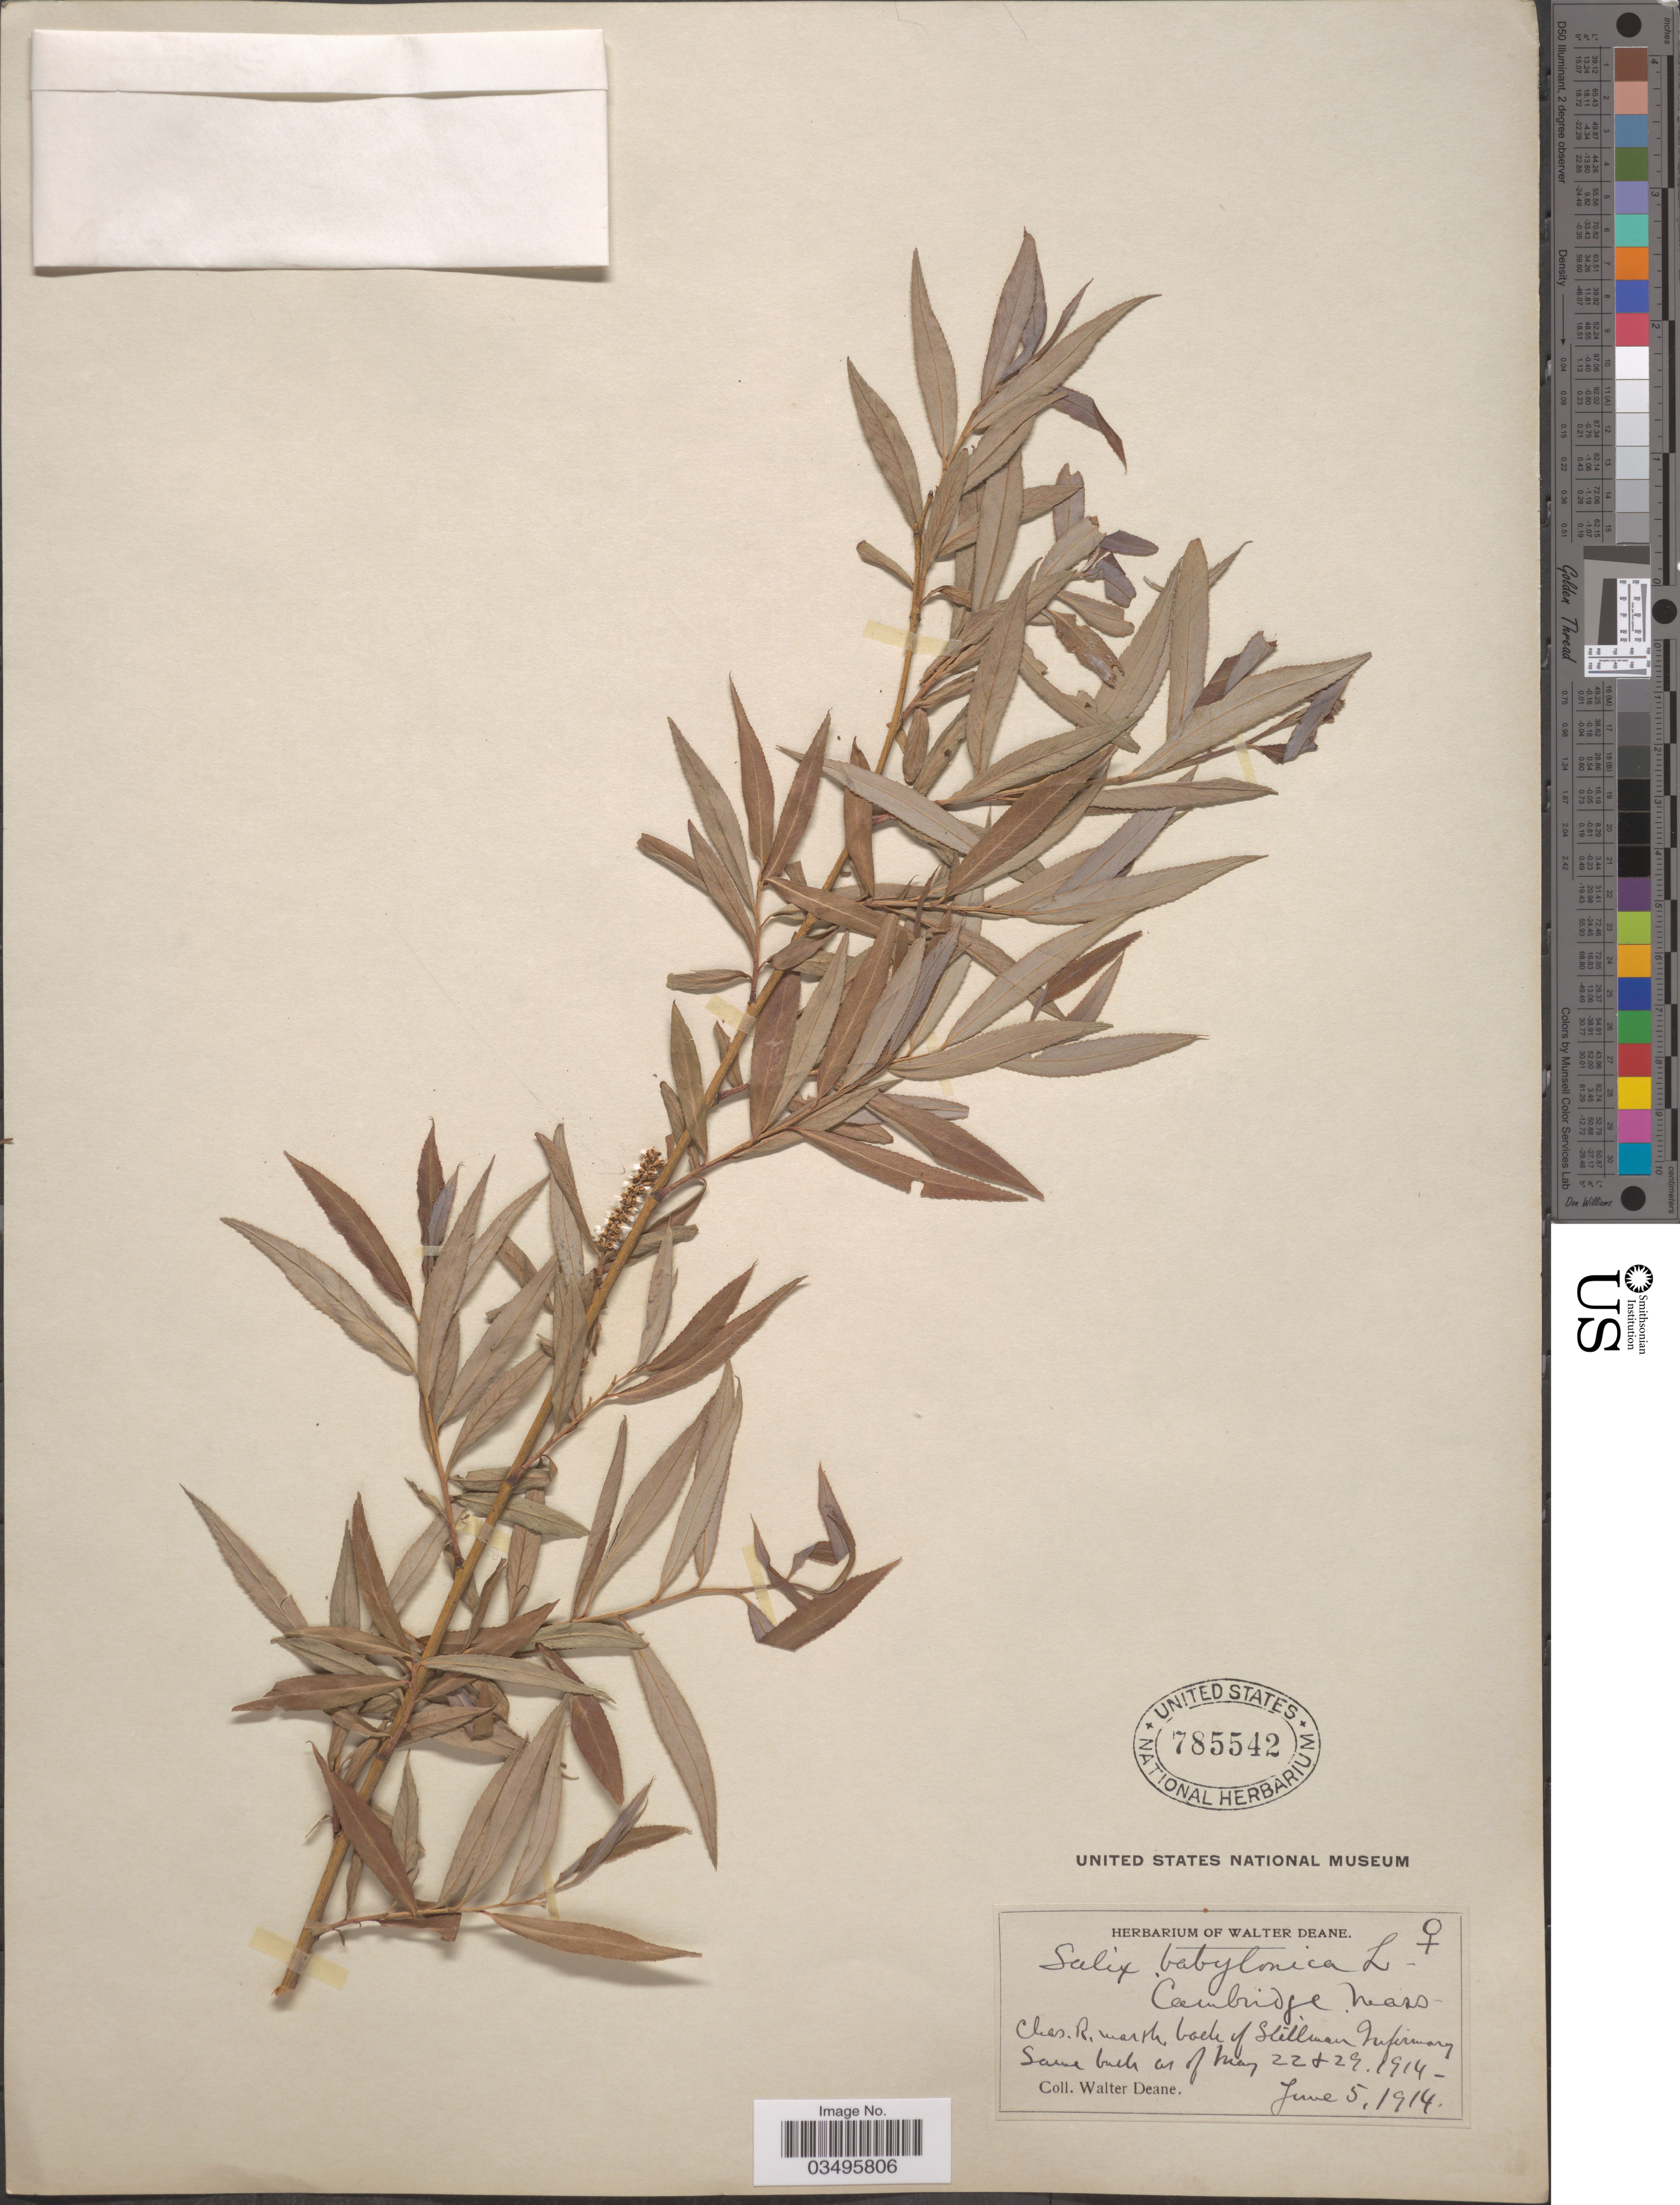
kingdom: Plantae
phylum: Tracheophyta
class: Magnoliopsida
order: Malpighiales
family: Salicaceae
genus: Salix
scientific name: Salix babylonica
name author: L.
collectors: W. Deane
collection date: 1914-05-22/1914-06-05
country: United States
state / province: Massachusetts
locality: Cambridge.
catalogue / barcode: US 785542